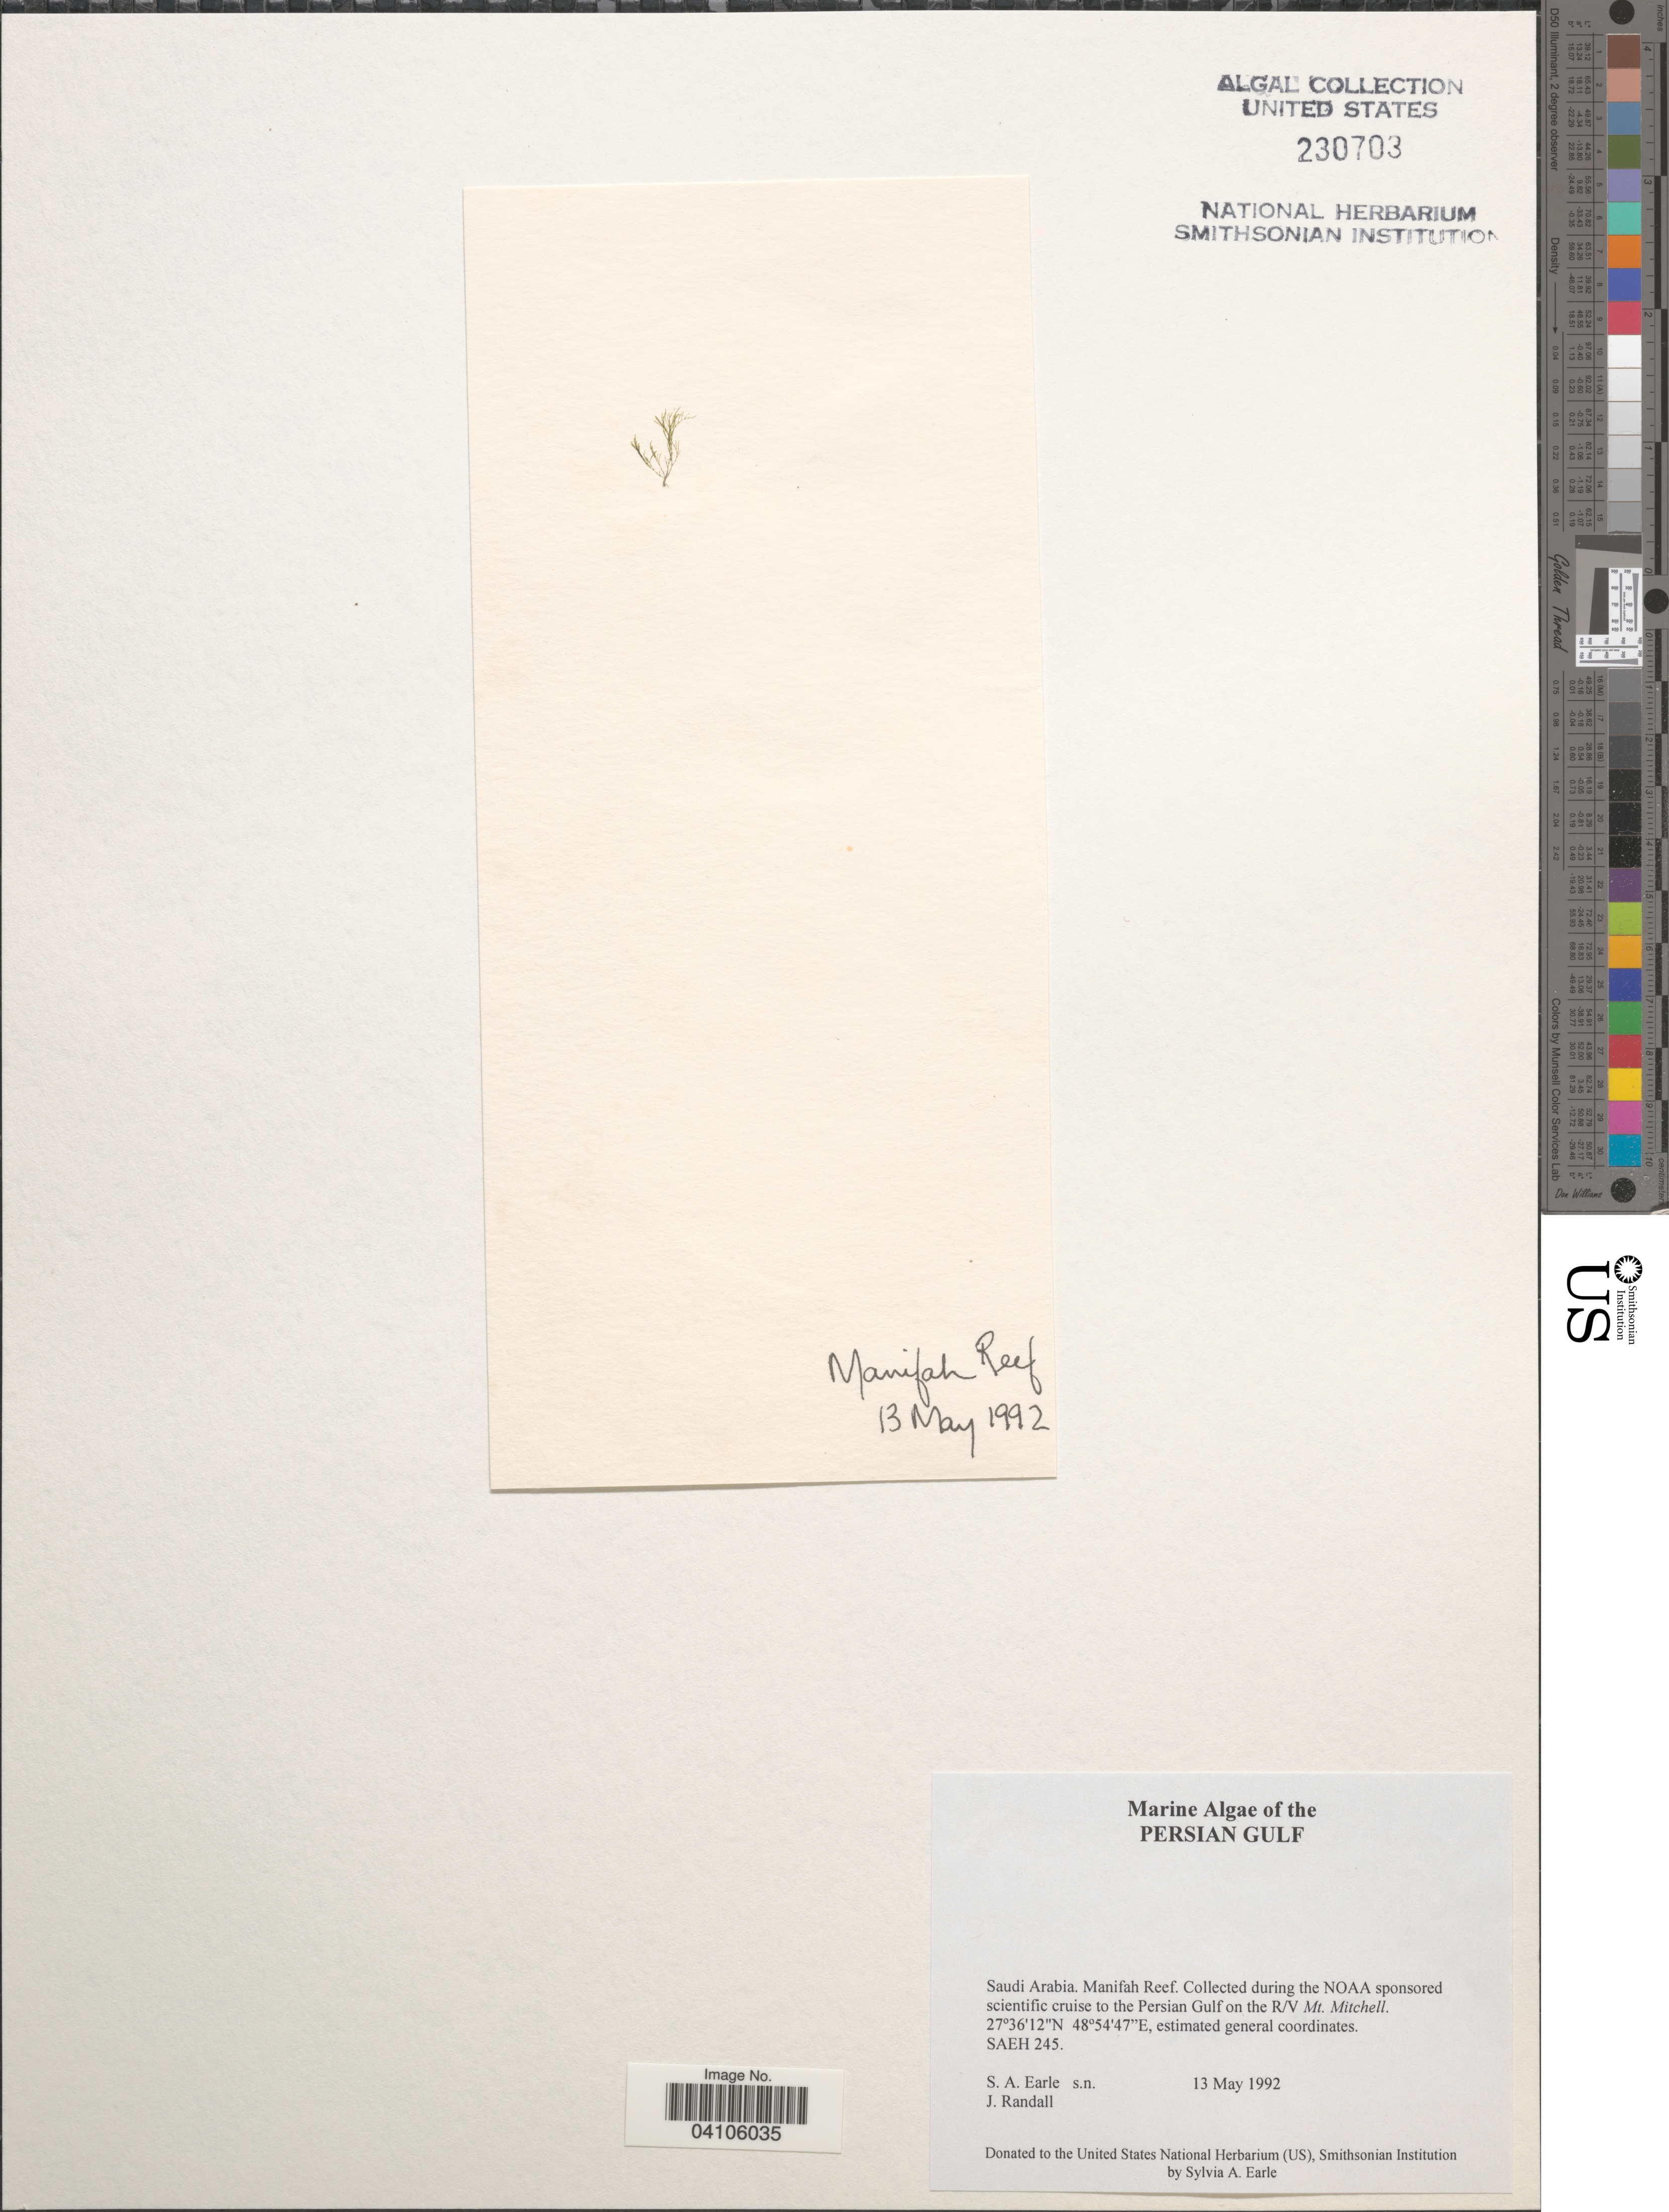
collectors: S. A. Earle & J. Randall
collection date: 1992-05-13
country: Saudi Arabia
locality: Persian Gulf. Manifah Reef. The NOAA sponsored scientific cruise to the Persian Gulf on the R/V Mt. Mitchell.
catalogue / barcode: US 230703